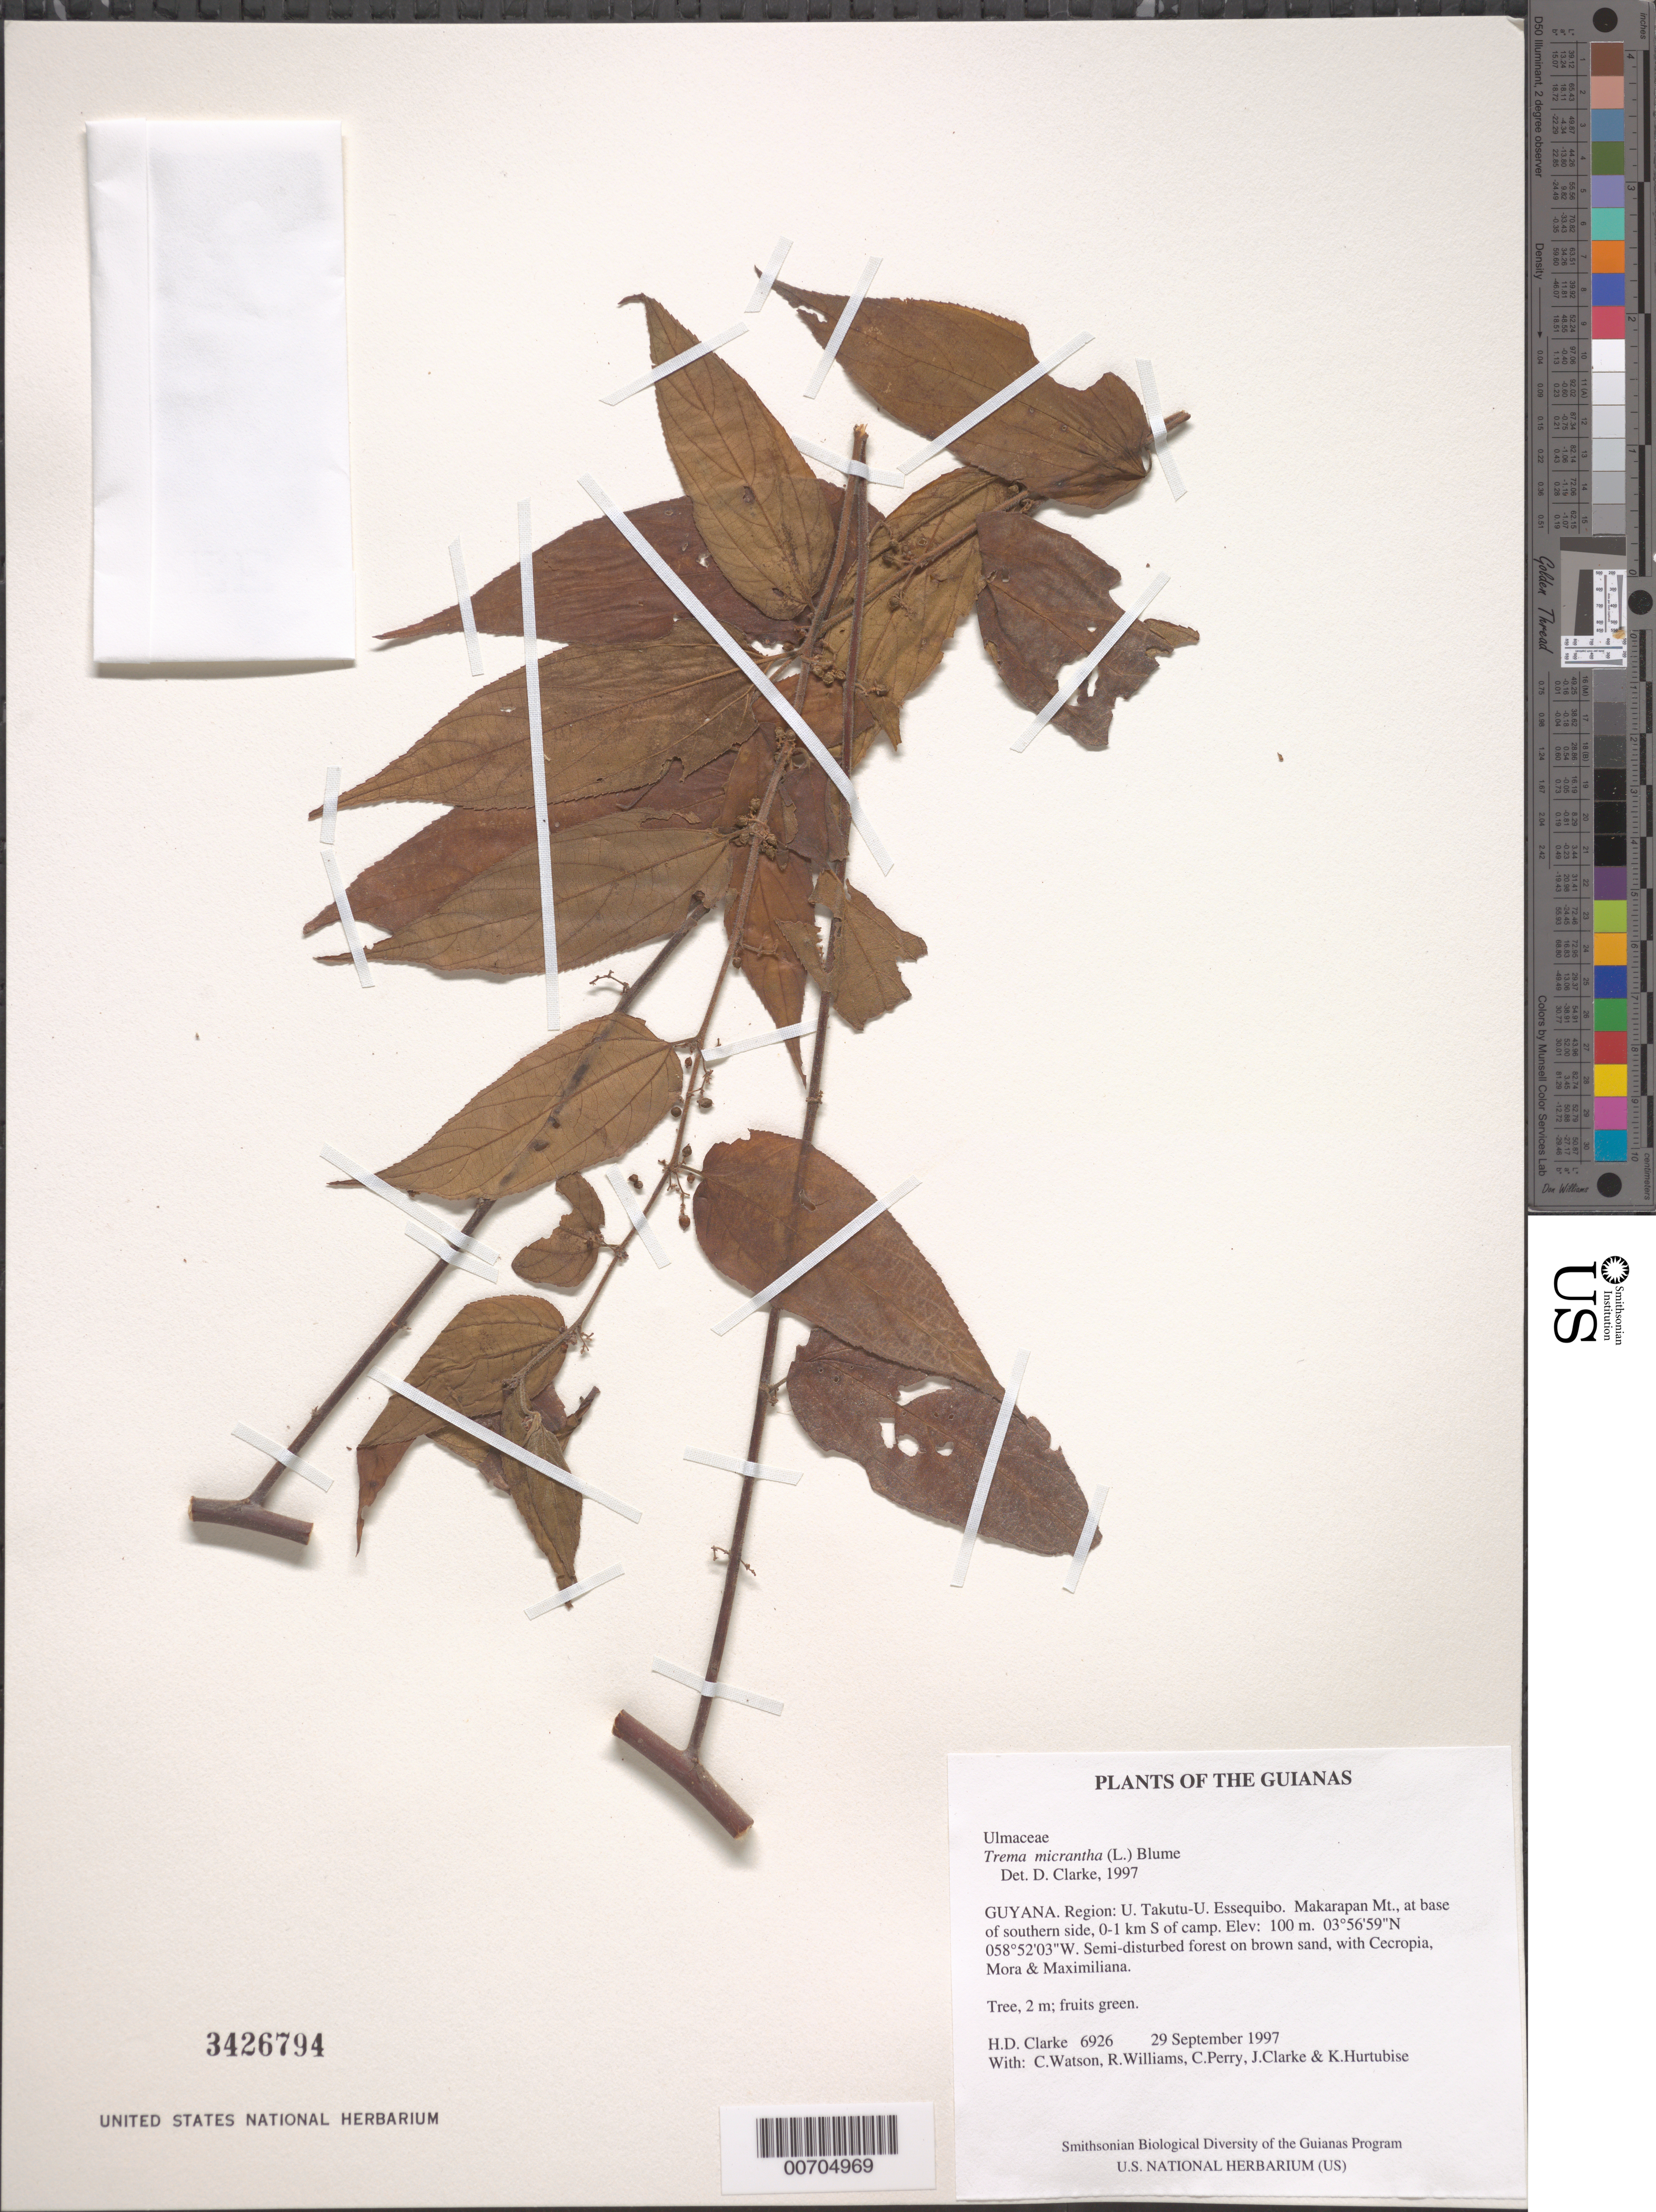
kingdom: Plantae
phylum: Tracheophyta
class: Magnoliopsida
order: Rosales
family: Cannabaceae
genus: Trema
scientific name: Trema micranthum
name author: (L.) Blume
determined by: Clarke, H. D., University of North Carolina (Asheville)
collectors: H. D. Clarke, C. Watson, R. Williams, C. Perry, J. Clarke & K. Hurtubise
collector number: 6926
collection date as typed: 29 September 1997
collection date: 1997-09-29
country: Guyana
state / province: U. Takutu-U. Essequibo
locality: Makarapan Mt., at base of southern side, 0-1 km S of camp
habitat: Semi-disturbed forest on brown sand, with Cecropia, Mora & Maximiliana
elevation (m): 100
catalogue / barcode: US 3426794